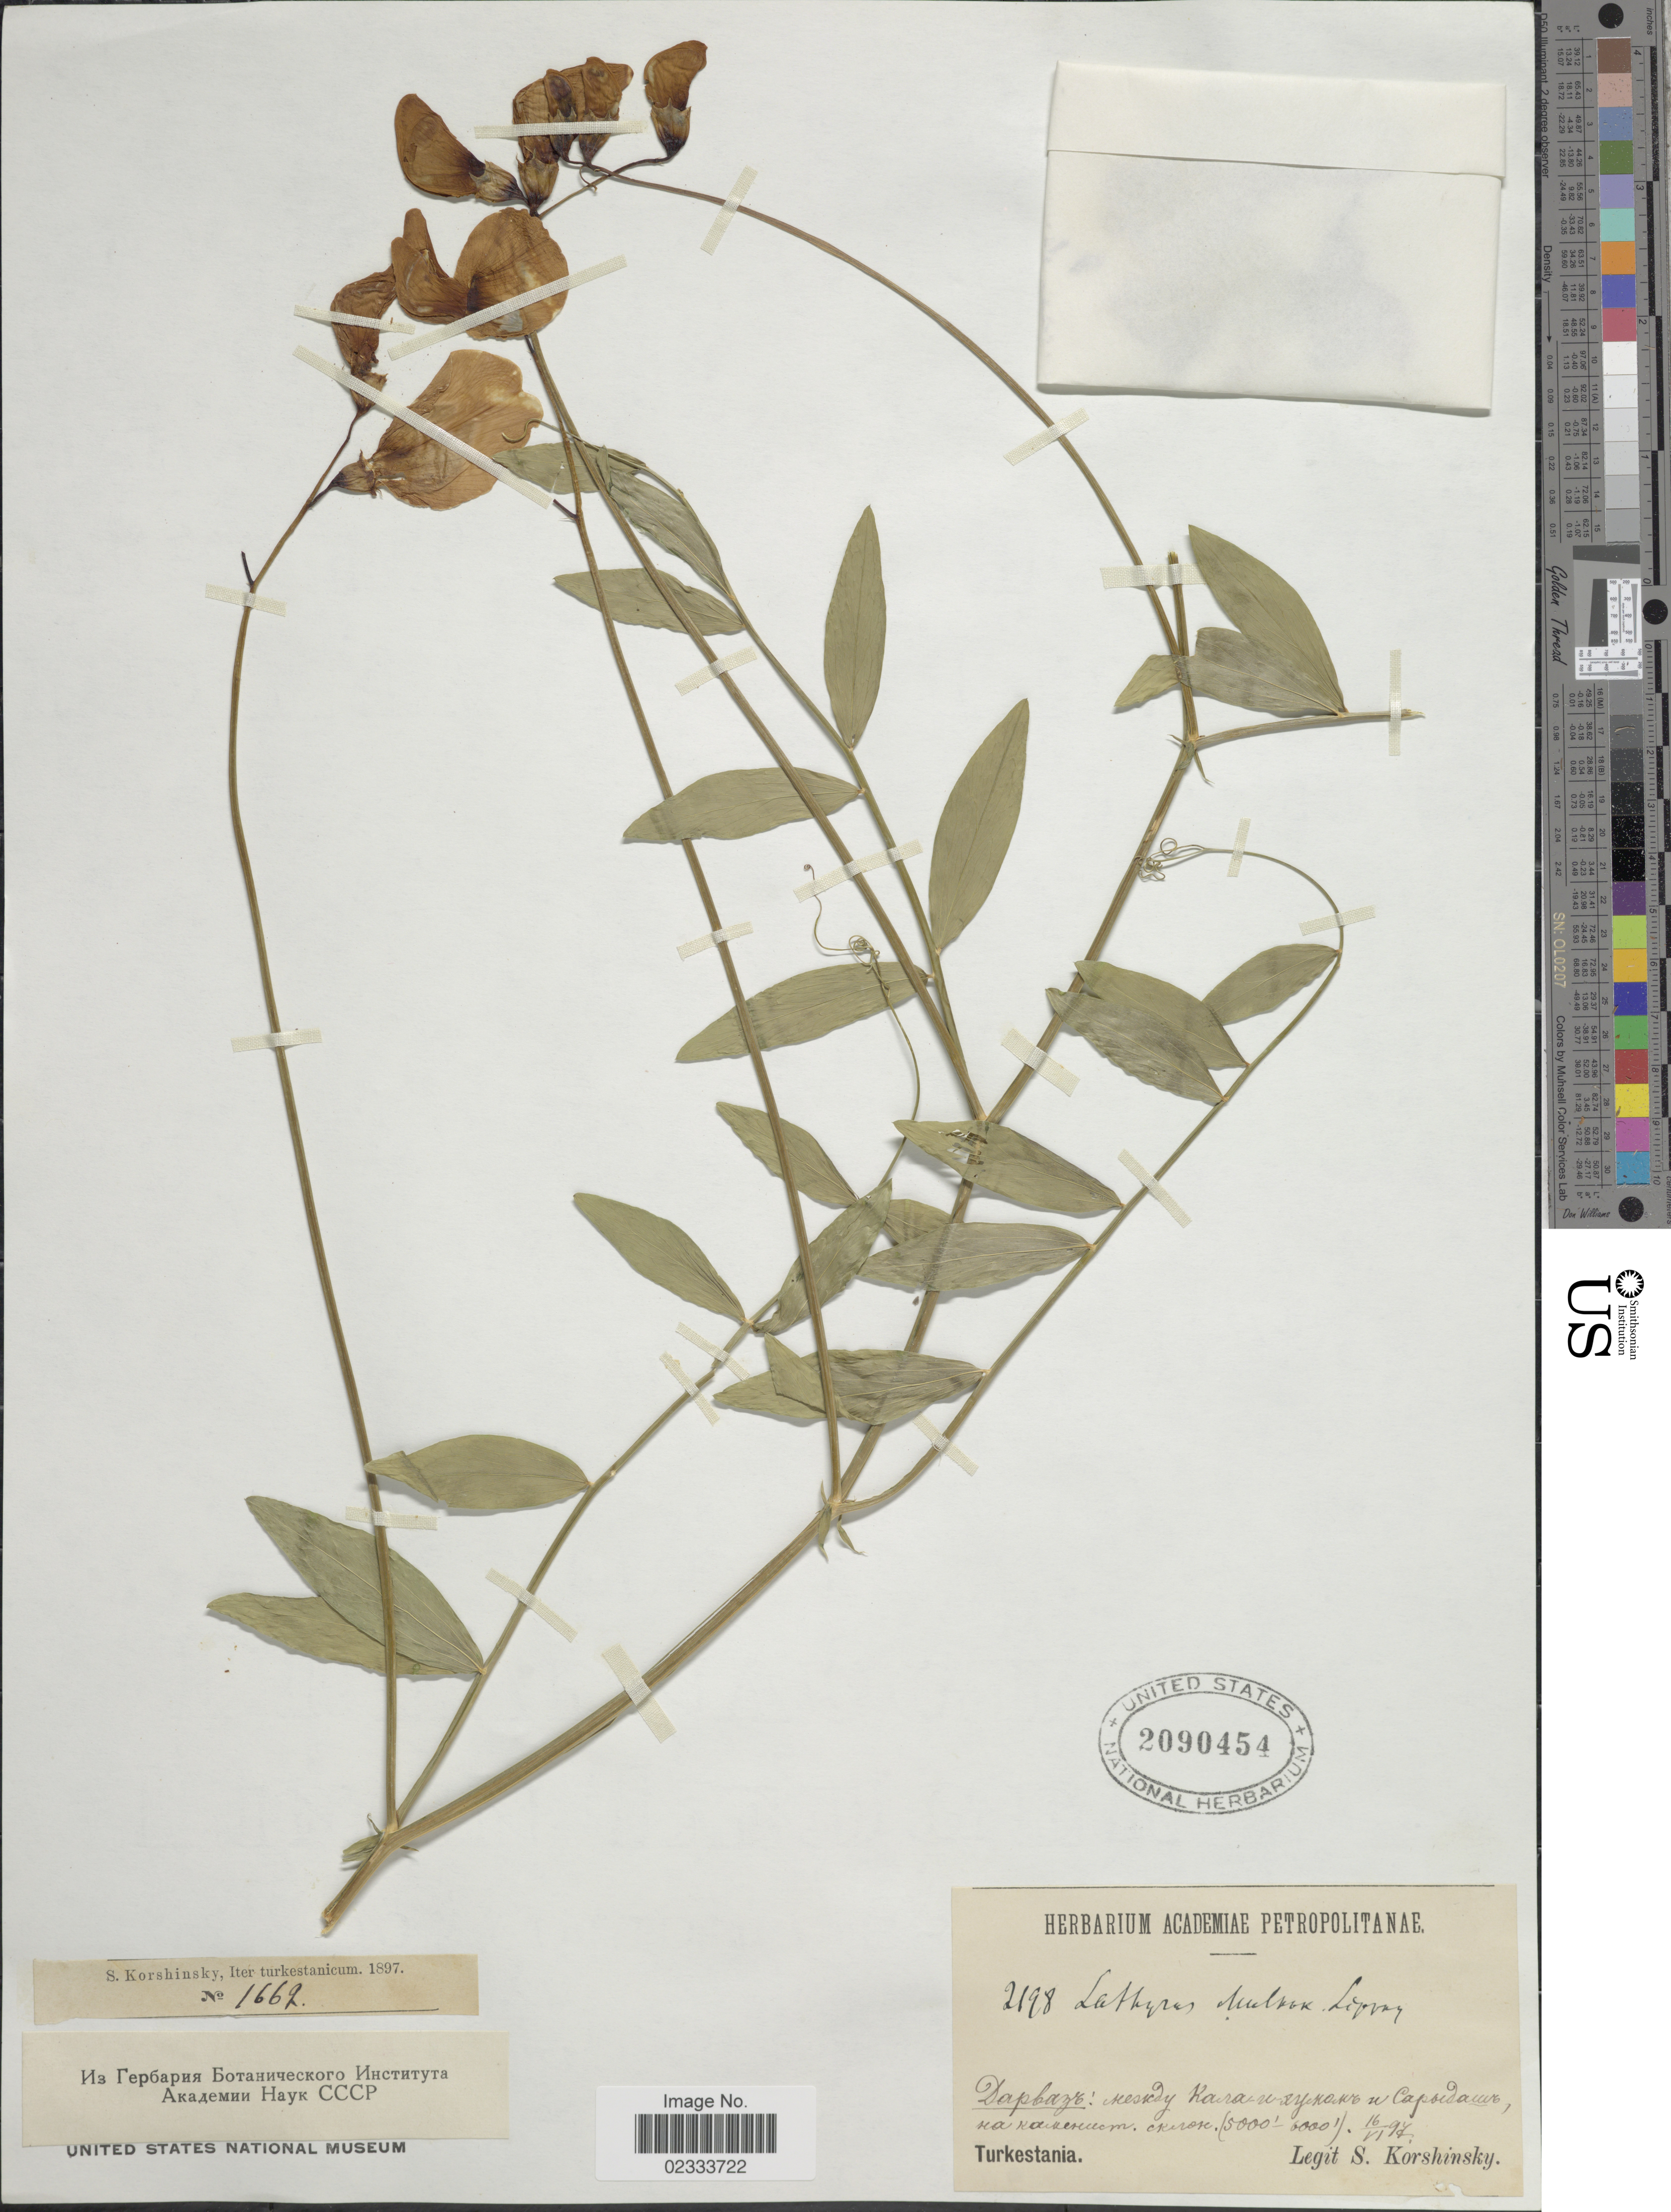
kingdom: Plantae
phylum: Tracheophyta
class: Magnoliopsida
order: Fabales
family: Fabaceae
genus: Lathyrus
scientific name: Lathyrus sp.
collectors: S. I. Korshinsky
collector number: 2198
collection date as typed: Transcribed d/m/y: 16/6/97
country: Turkey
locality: Dapbazr: rexdy Kara-u-zyrore u Capodaur, ra rainescum, Ckeron, Turkestania [interpreted]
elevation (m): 1524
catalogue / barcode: US 2090454